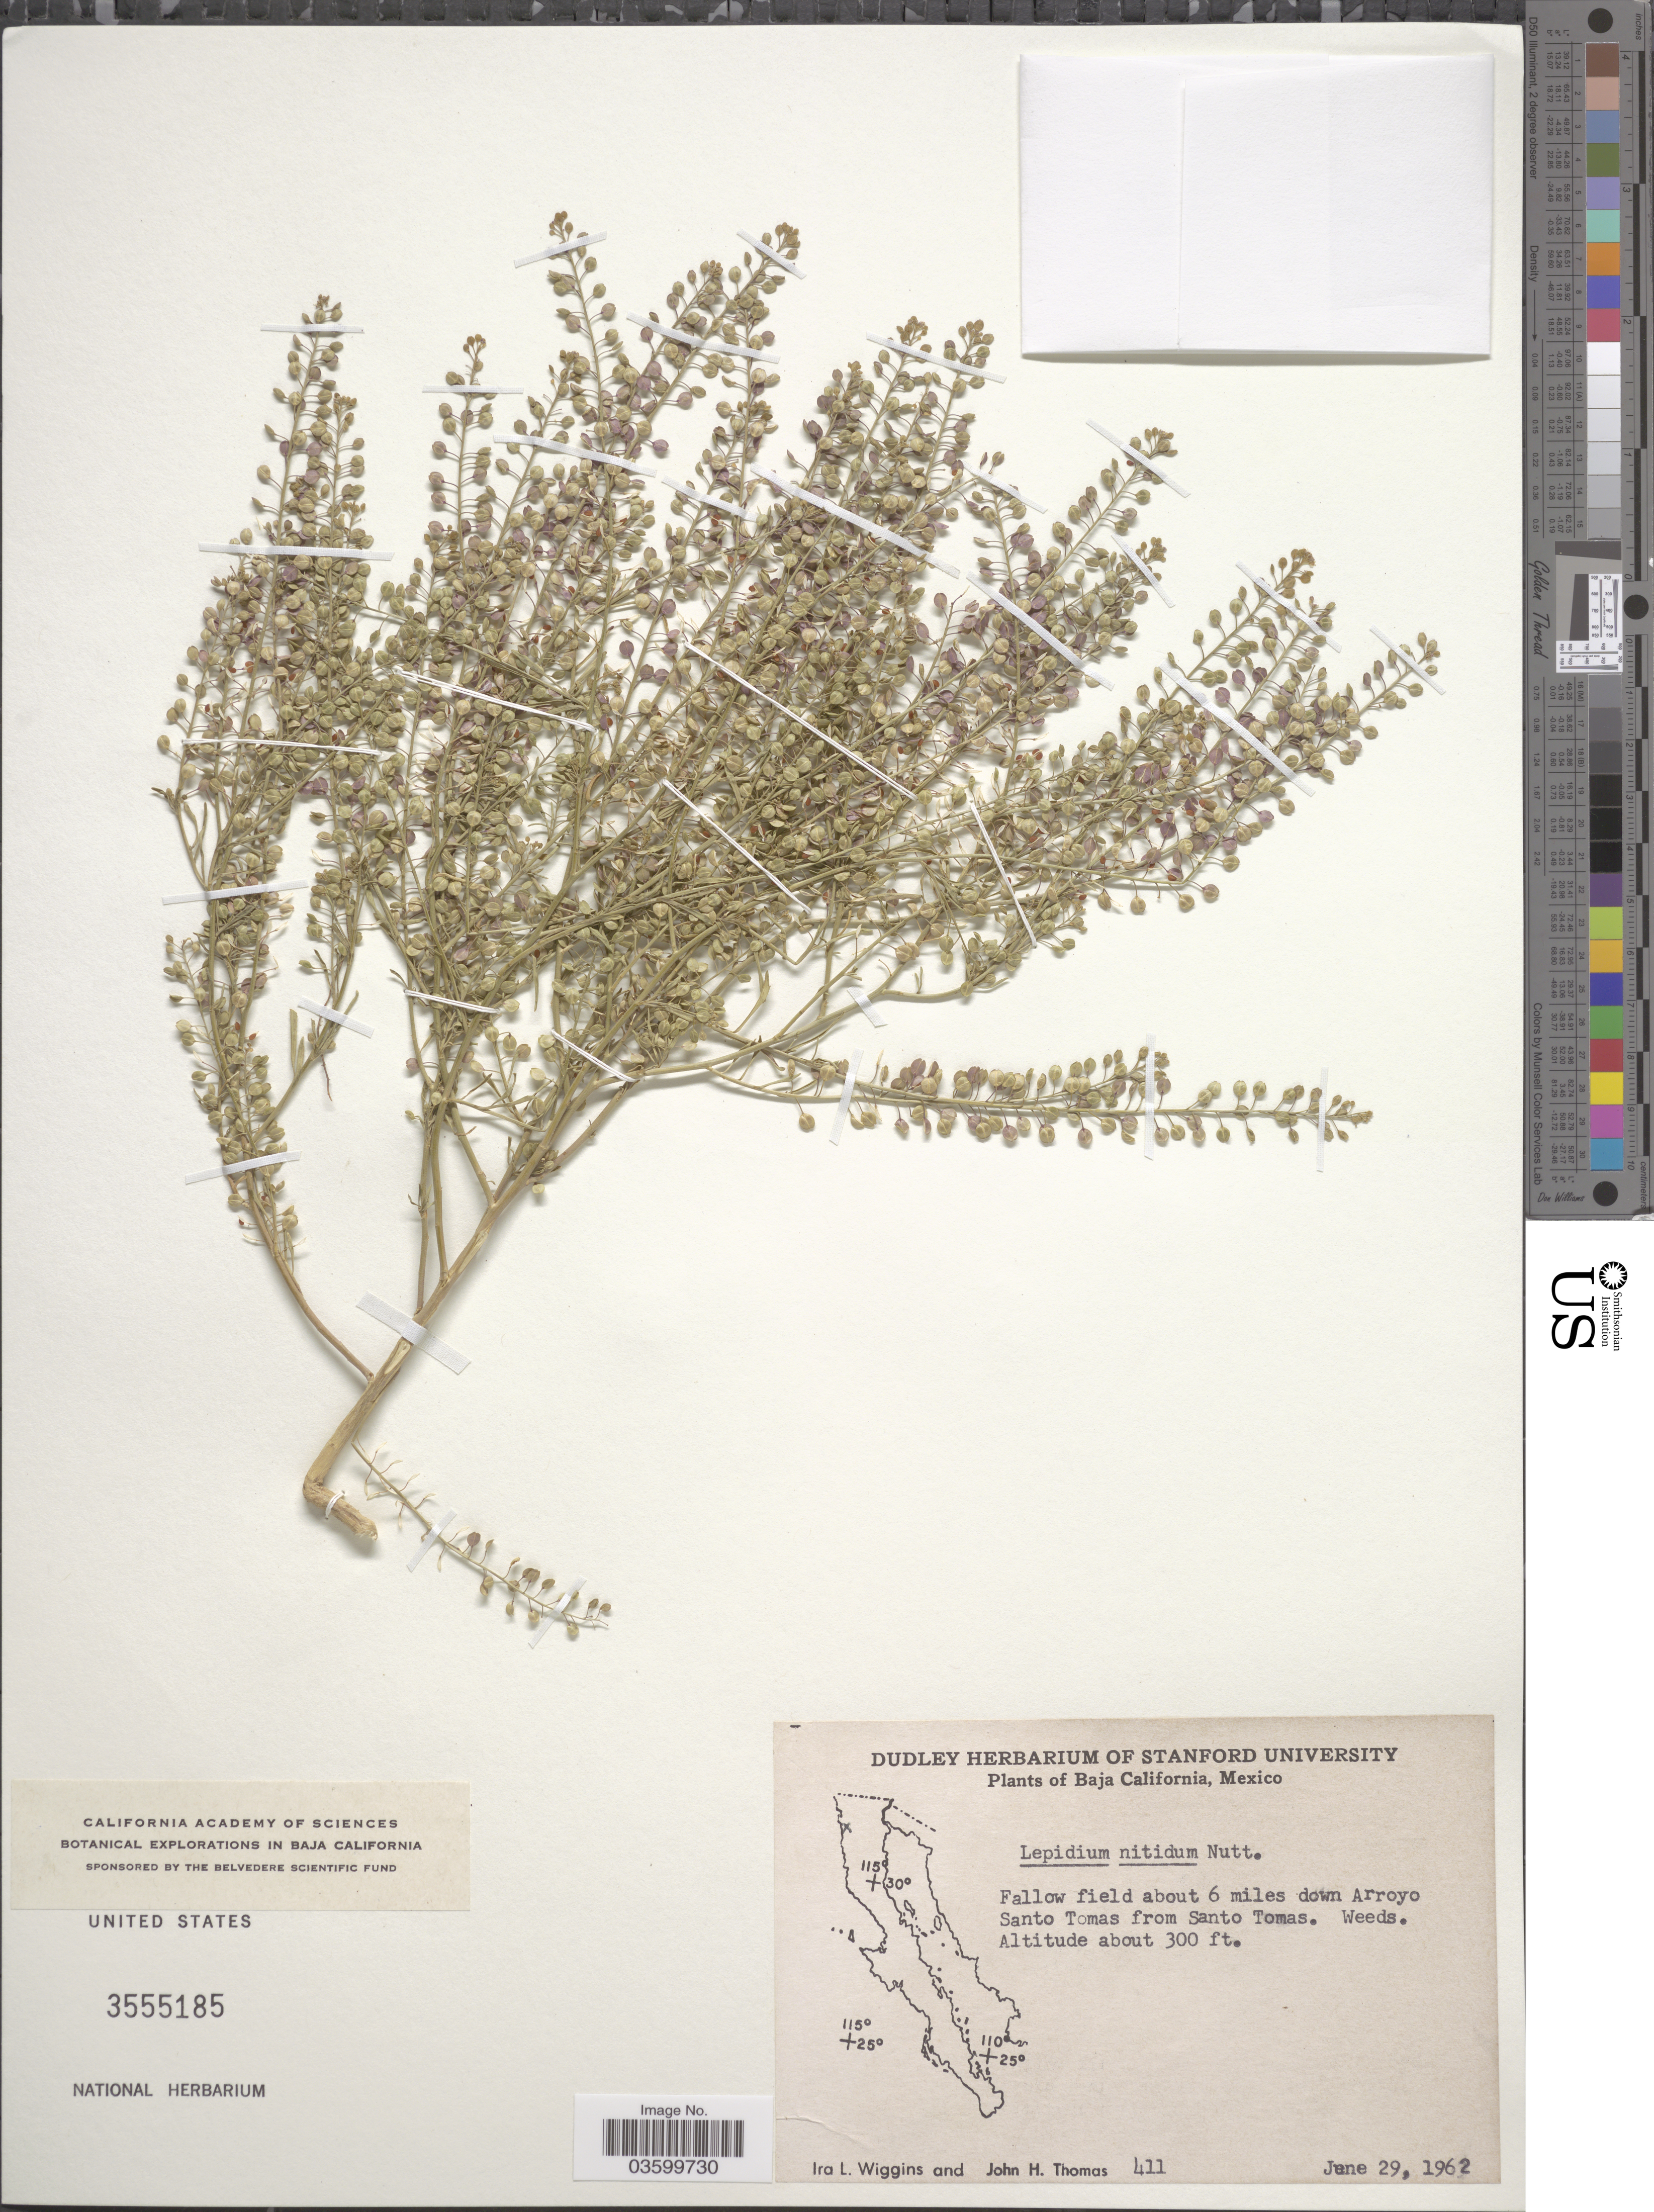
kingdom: Plantae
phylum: Tracheophyta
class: Magnoliopsida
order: Brassicales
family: Brassicaceae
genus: Lepidium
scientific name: Lepidium nitidum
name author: Nutt.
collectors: I. L. Wiggins & J. H. Thomas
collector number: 411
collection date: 1962-06-29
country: Mexico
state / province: Baja California Norte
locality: Fallow field about 6 miles down Arroyo Santo Tomas from Santo Tomas.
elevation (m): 91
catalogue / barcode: US 3555185